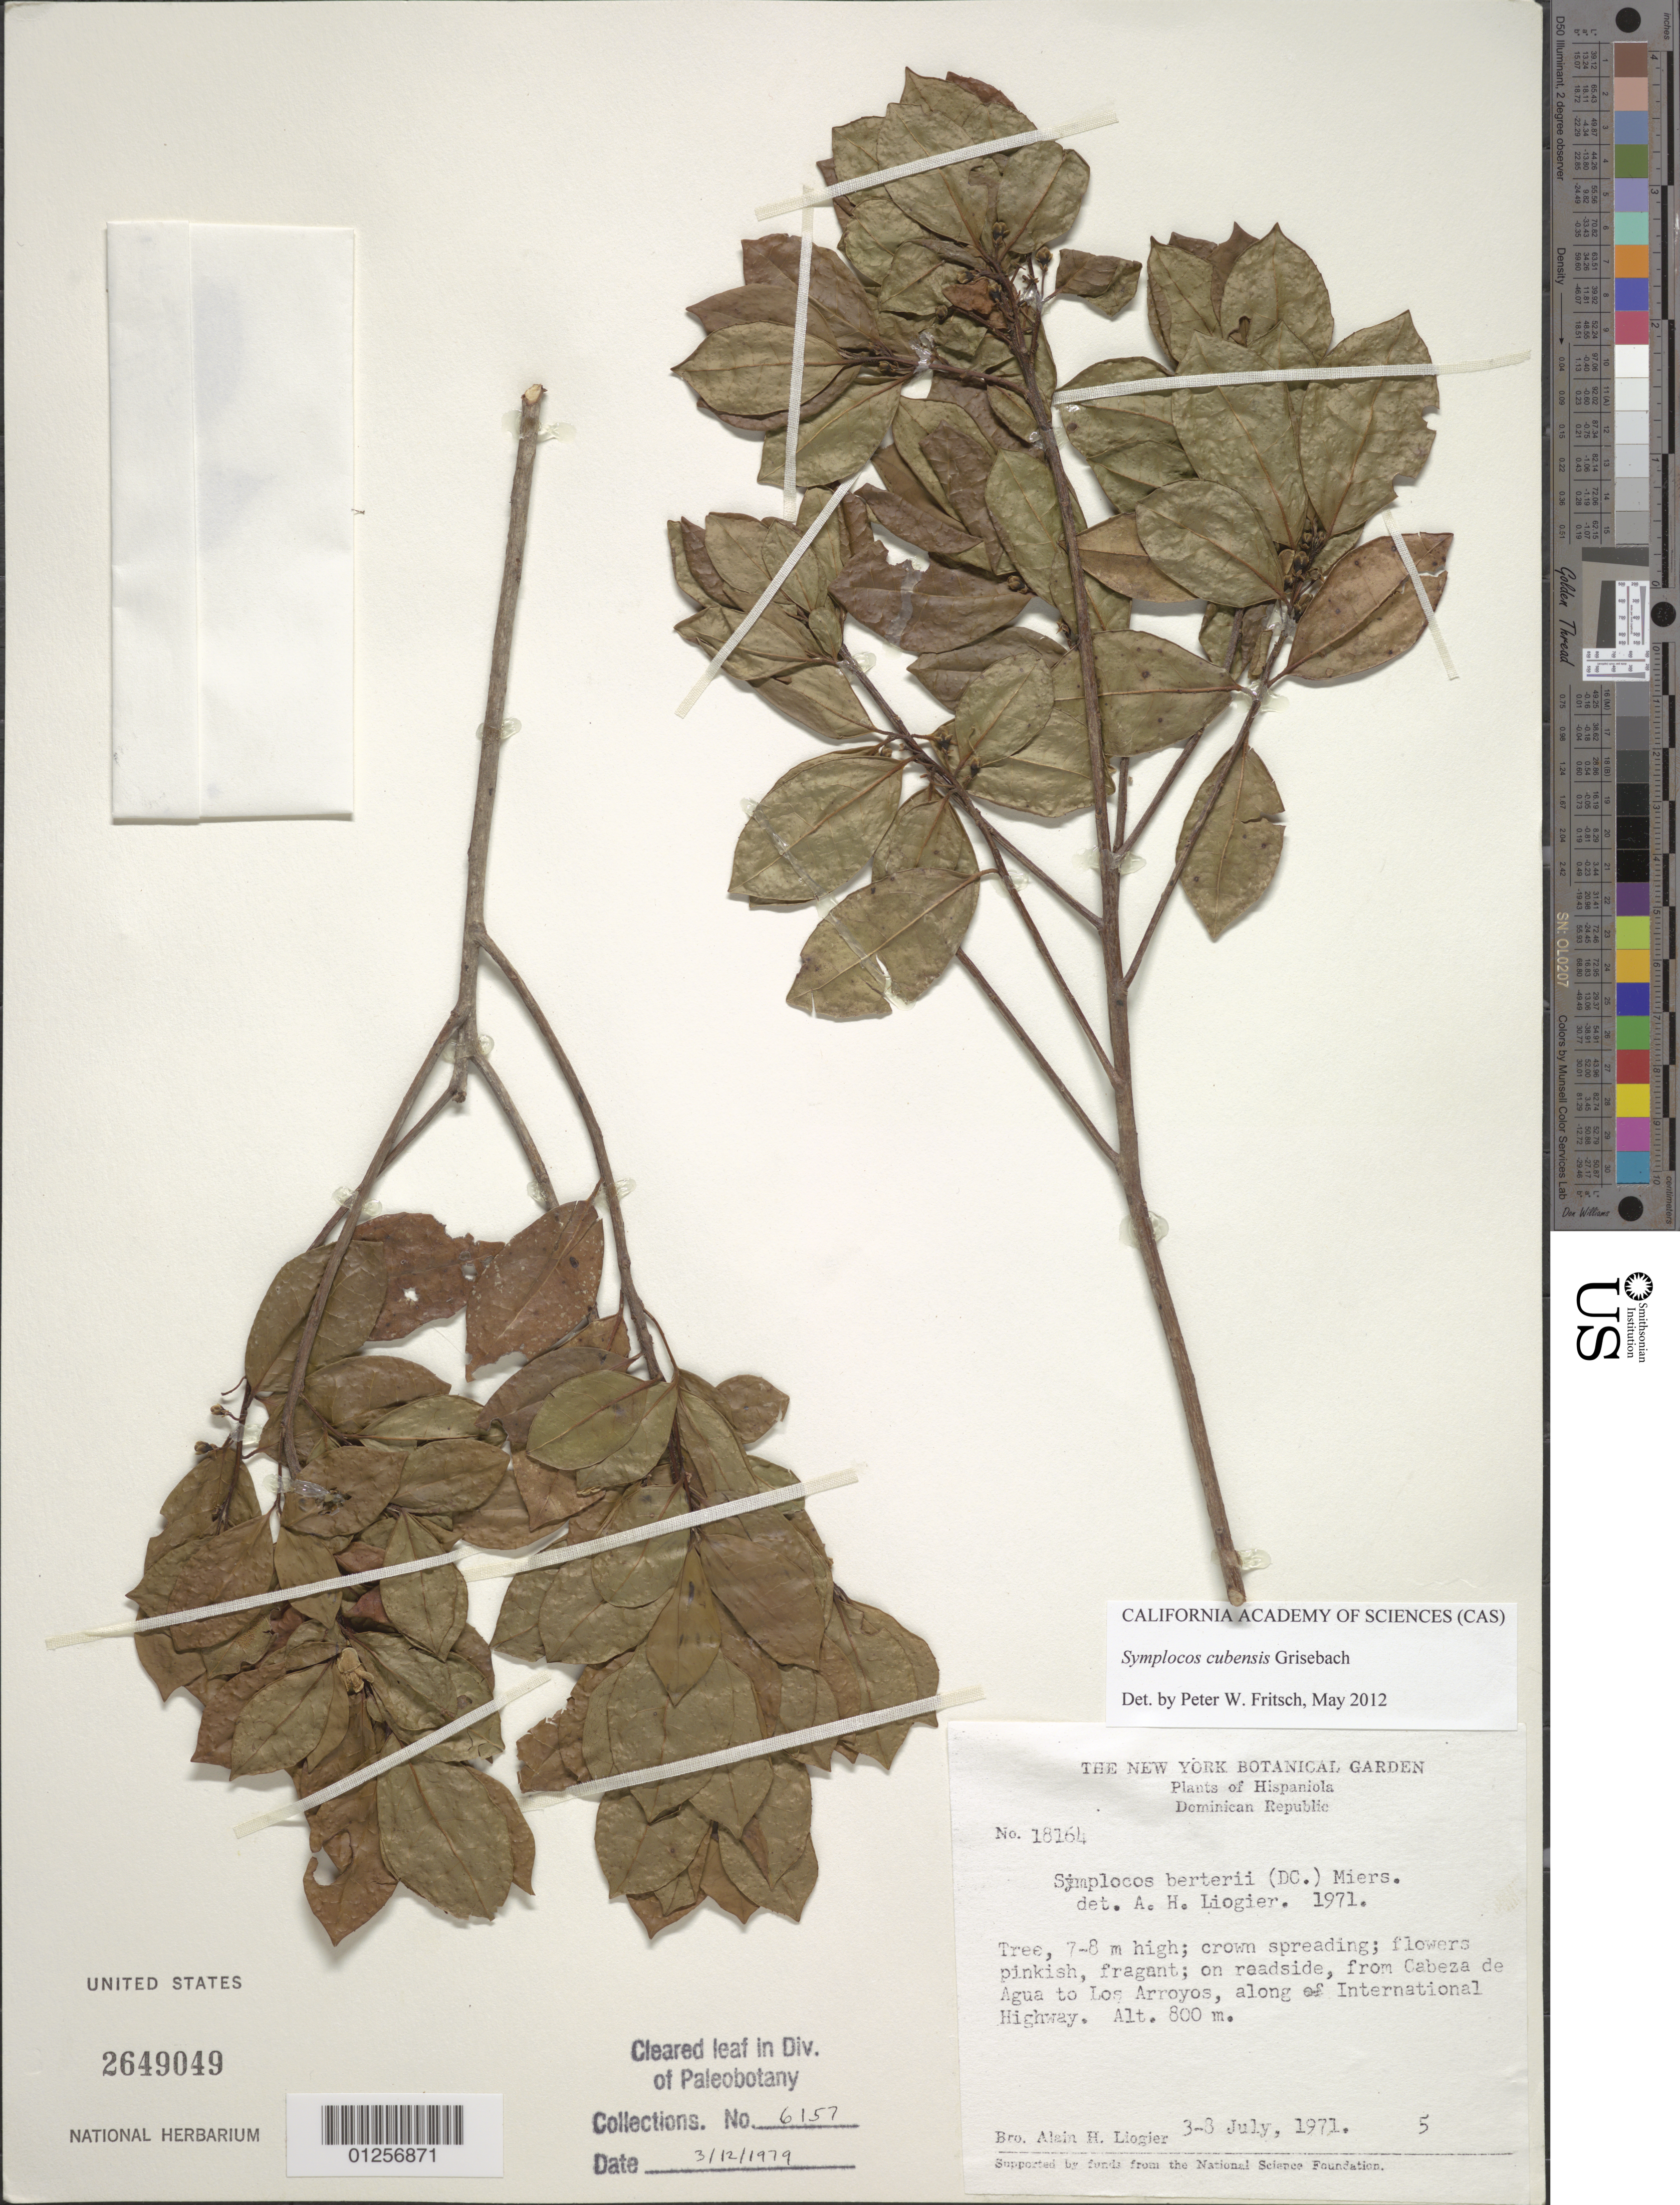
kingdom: Plantae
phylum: Tracheophyta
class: Magnoliopsida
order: Ericales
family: Symplocaceae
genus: Symplocos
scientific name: Symplocos cubensis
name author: Griseb.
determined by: Fritsch, Peter W.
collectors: A. H. Liogier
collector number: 18164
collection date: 1971-07-03/1971-07-08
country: Dominican Republic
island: Hispaniola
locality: International Highway. Cabeza de Agua to Los Arroyos.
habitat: On roadside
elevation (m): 800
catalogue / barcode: US 2649049